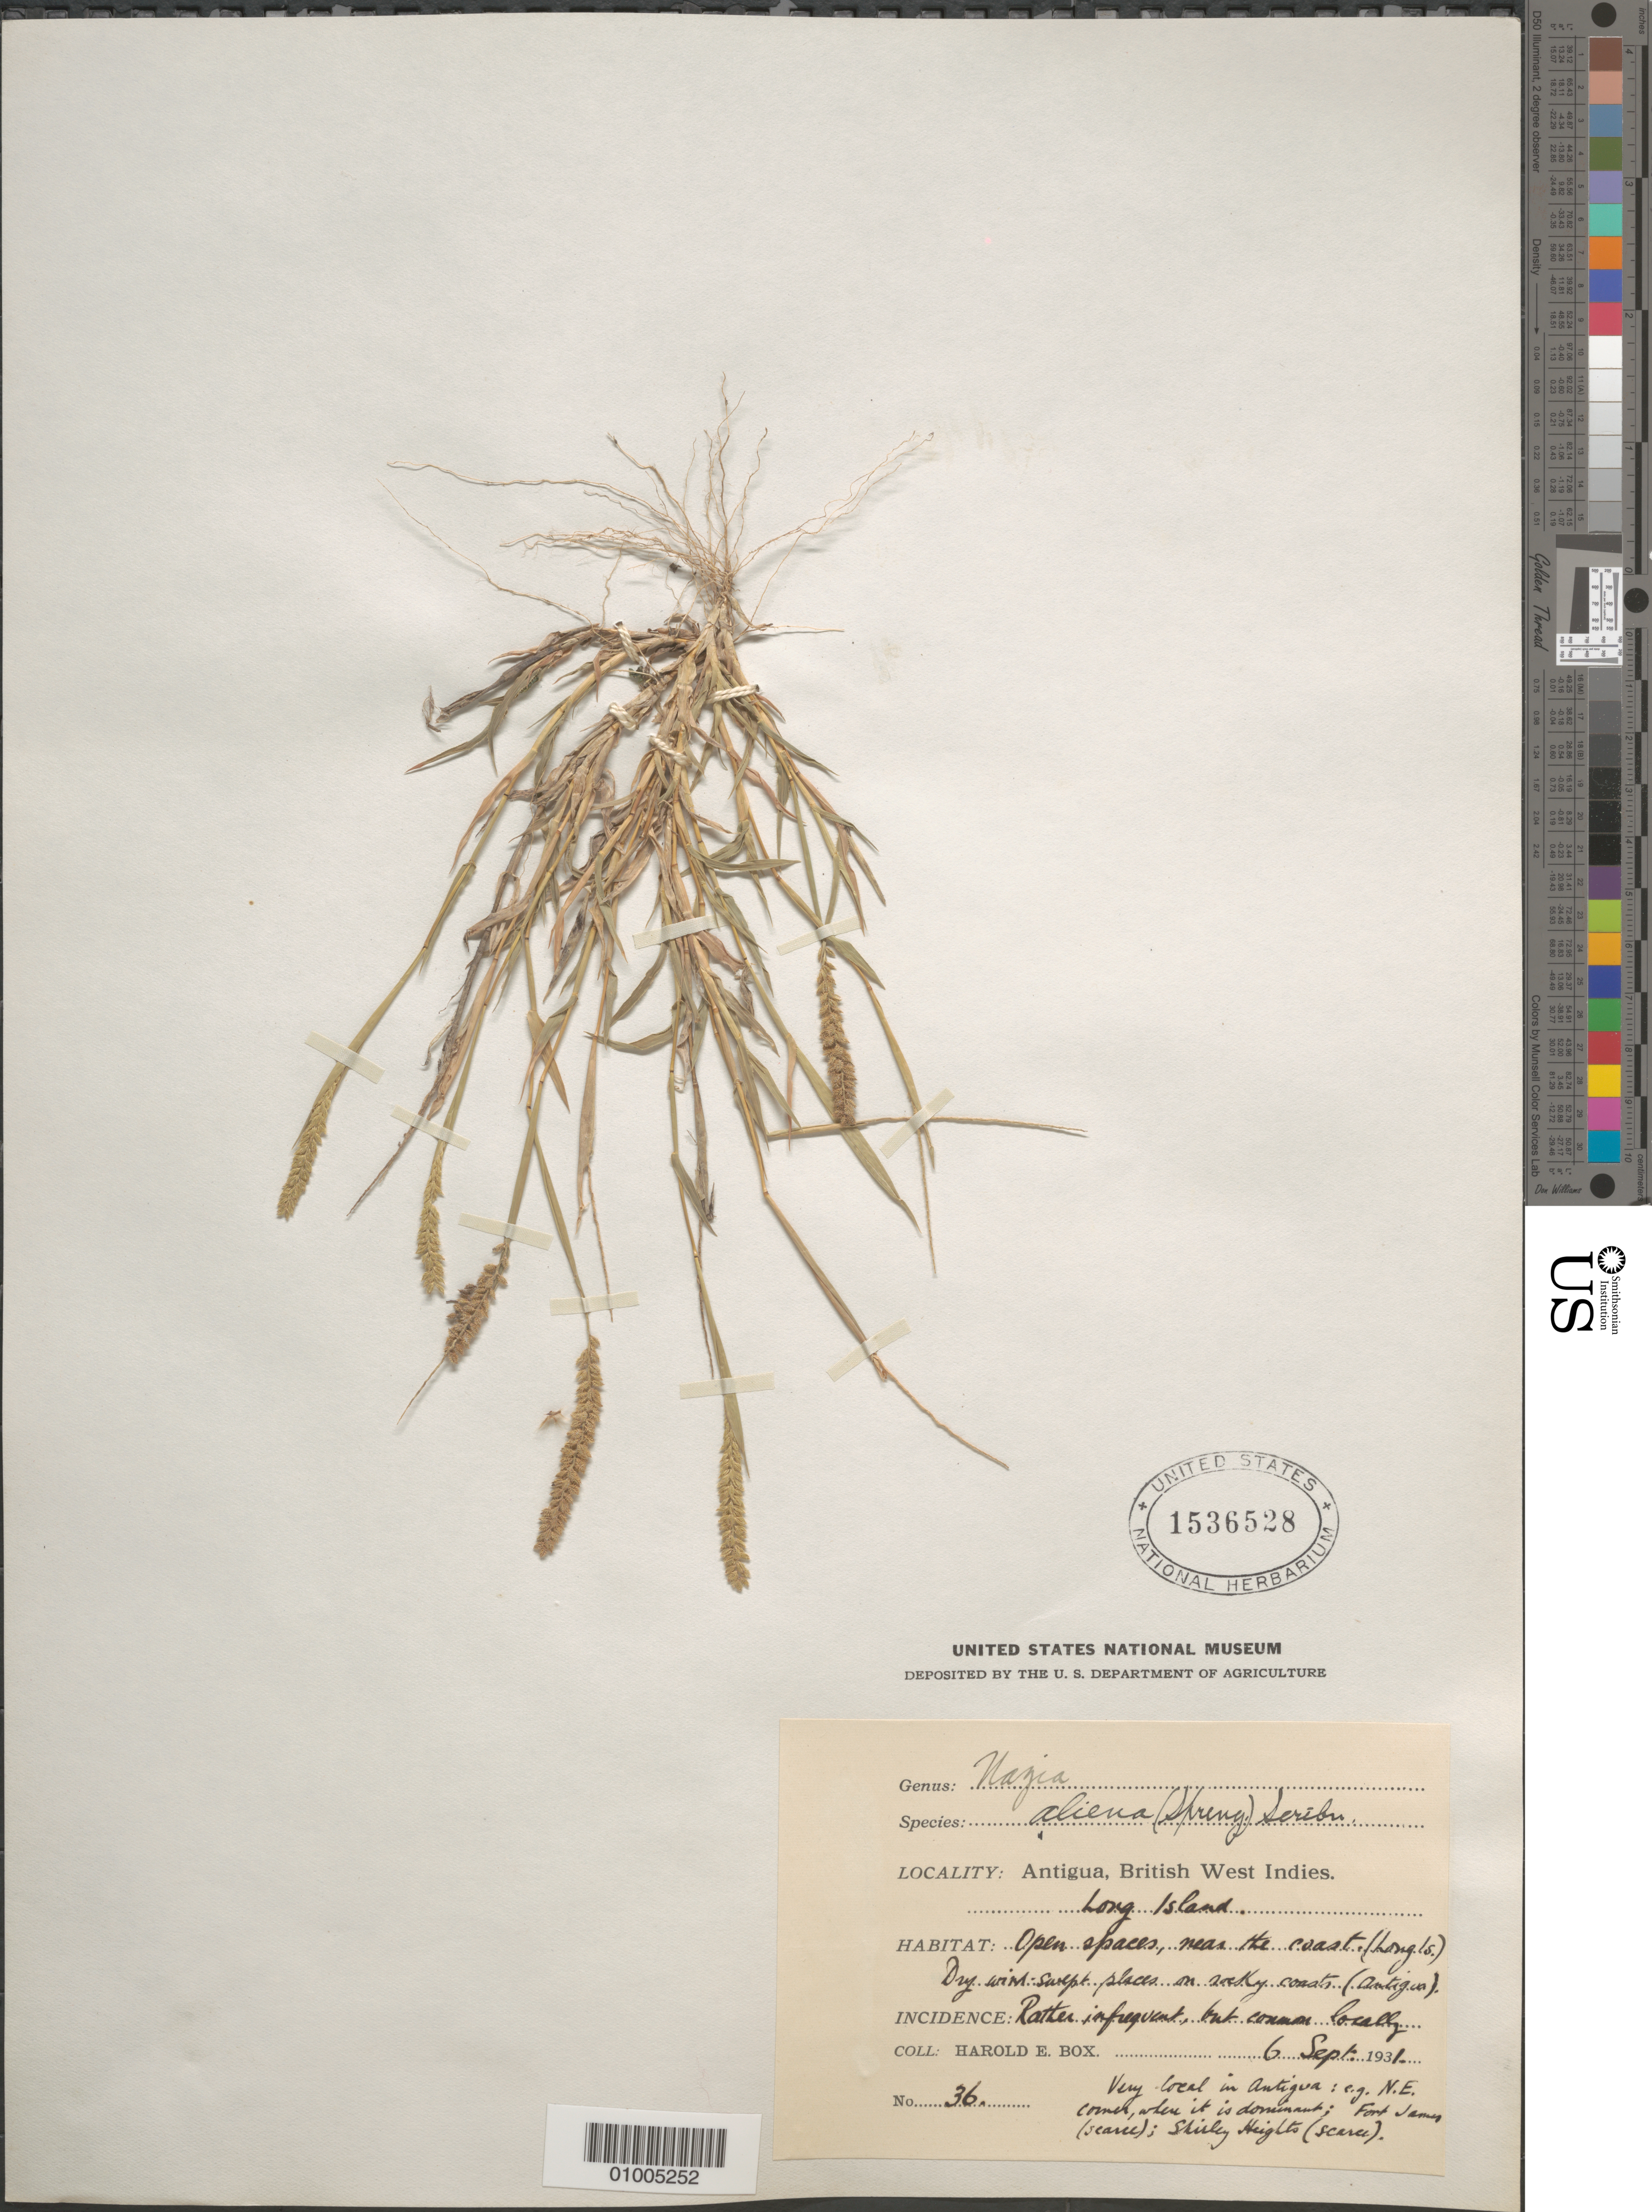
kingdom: Plantae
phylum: Tracheophyta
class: Liliopsida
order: Poales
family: Poaceae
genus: Tragus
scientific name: Tragus berteronianus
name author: Schult.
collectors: H. E. Box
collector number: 36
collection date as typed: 06 Sep 1931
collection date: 1931-09-06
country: Antigua and Barbuda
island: Antigua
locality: Long Island. Open spaces, near the coast. Dry, swept places on rocky coasts.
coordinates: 0 N, 0 E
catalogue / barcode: US 1536528